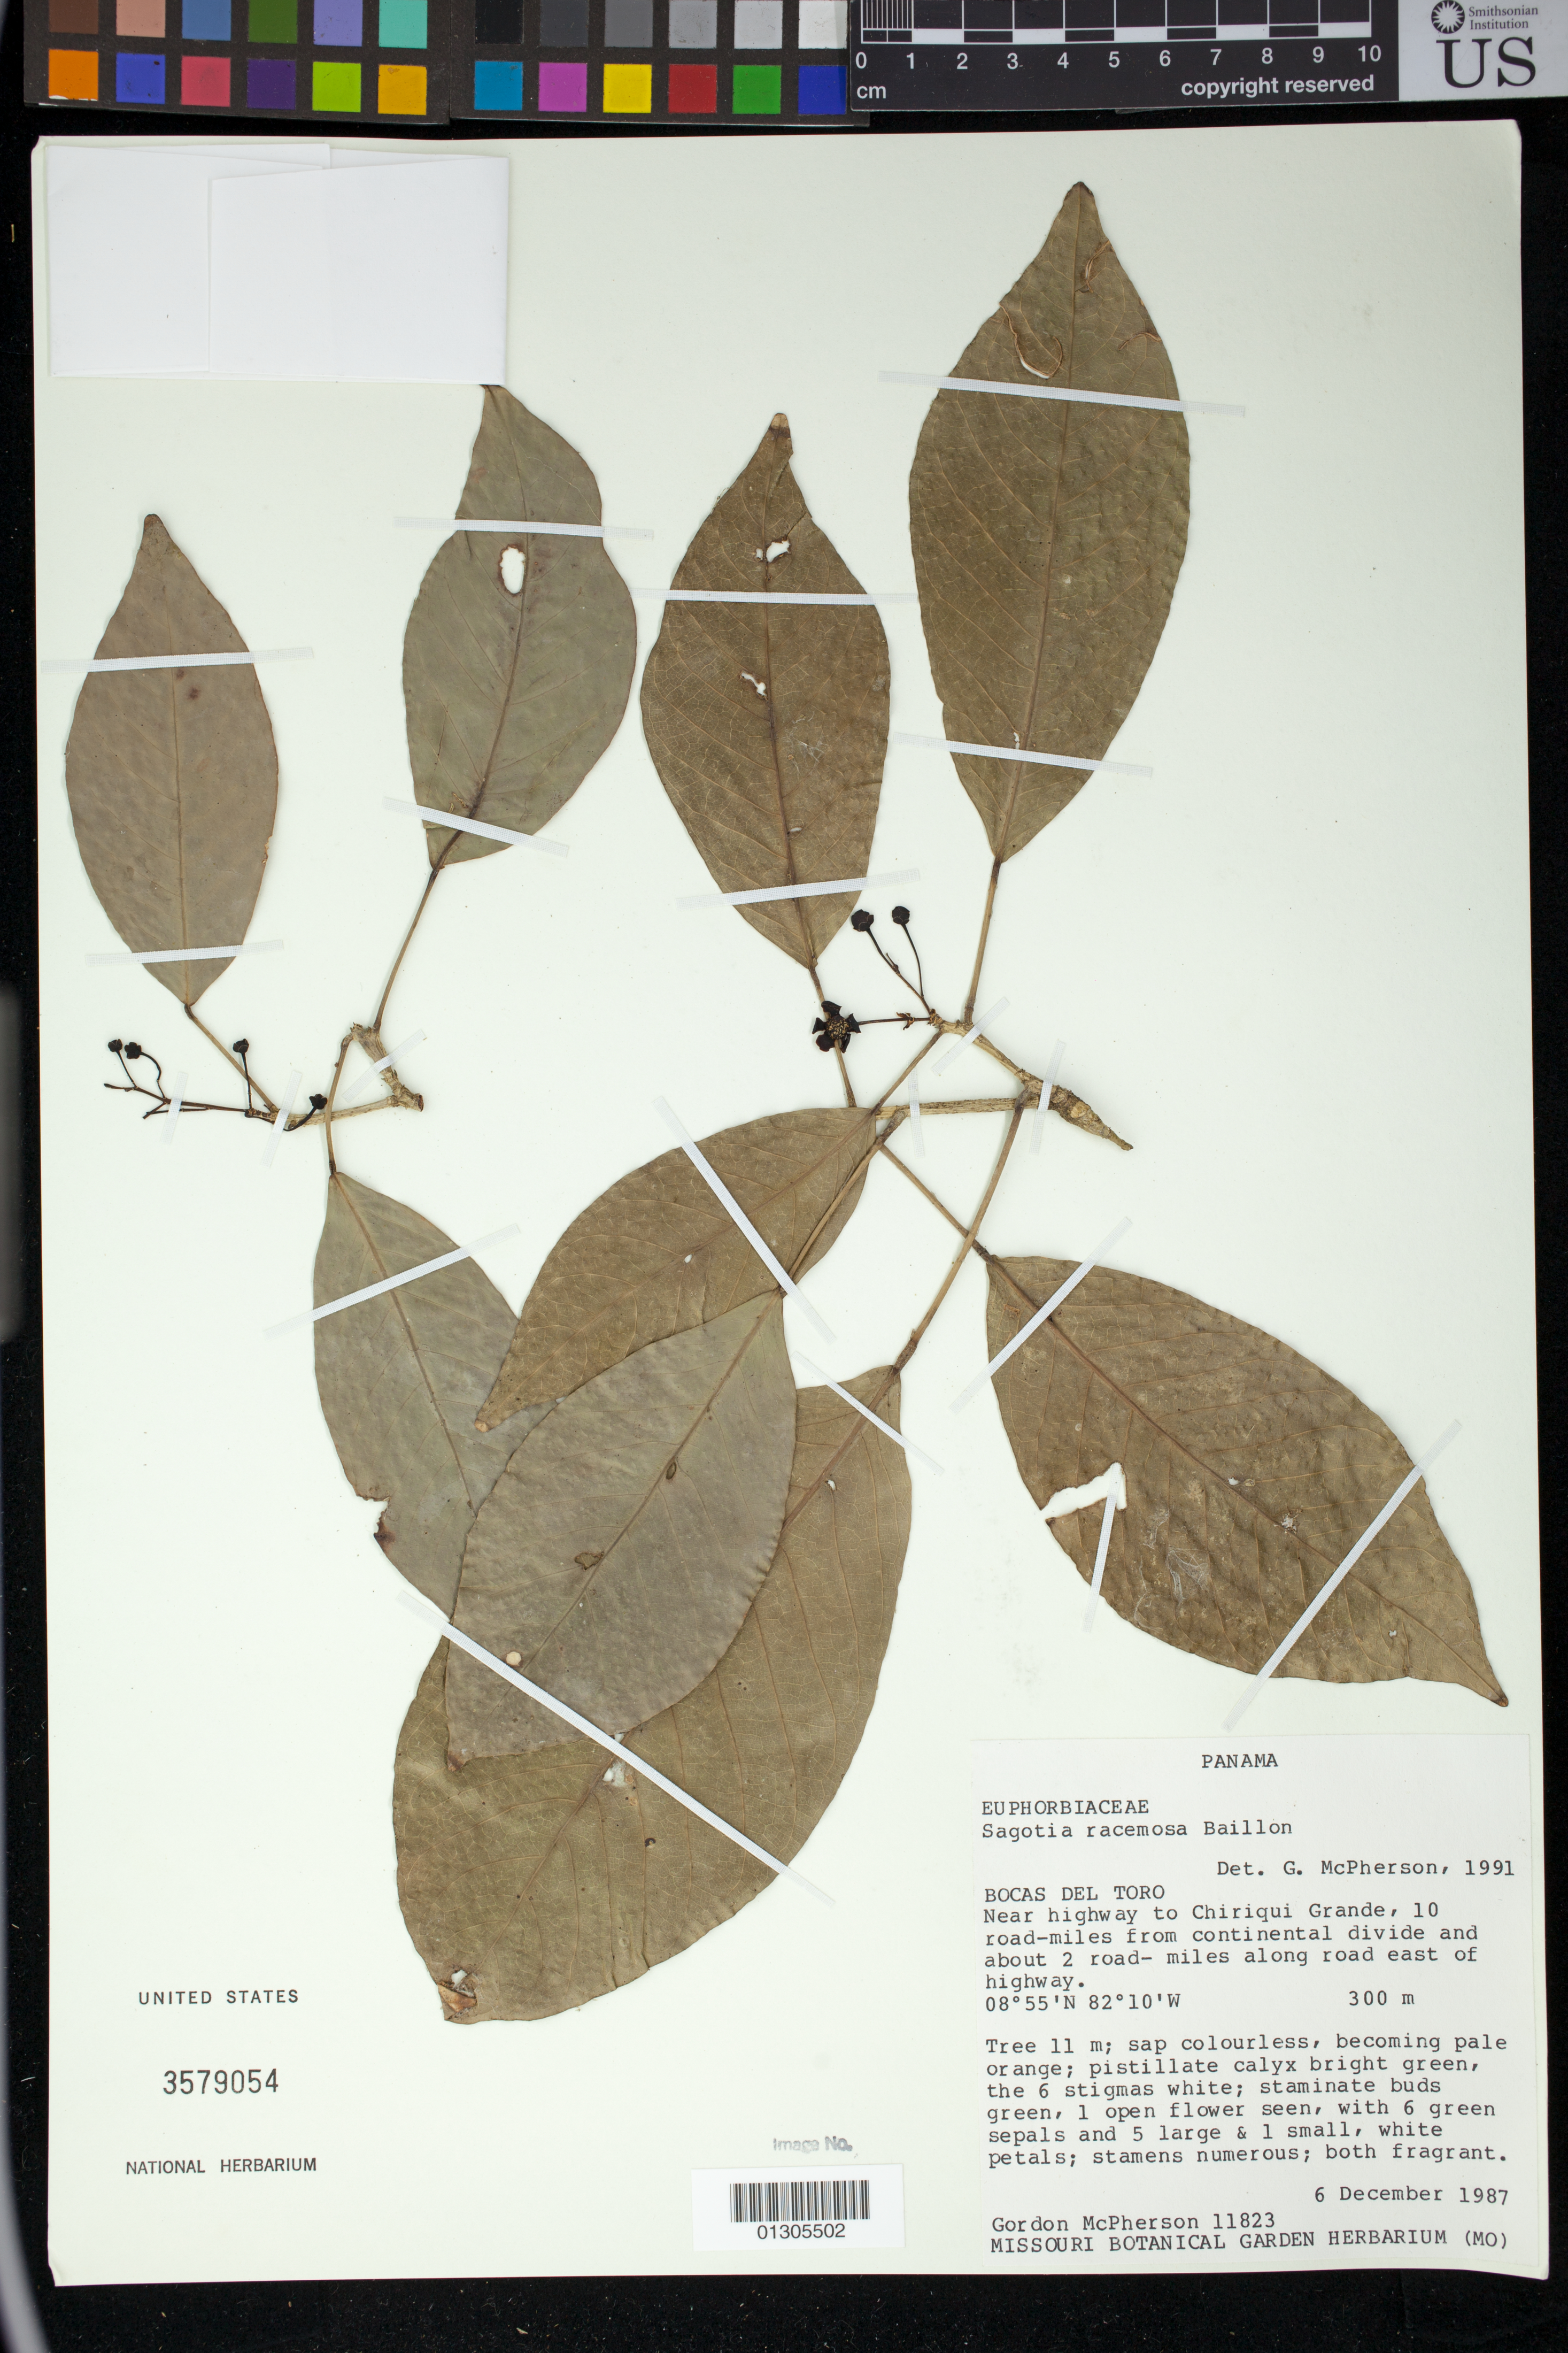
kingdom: Plantae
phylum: Tracheophyta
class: Magnoliopsida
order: Malpighiales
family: Euphorbiaceae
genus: Sagotia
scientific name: Sagotia racemosa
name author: Baill.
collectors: G. D. McPherson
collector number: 11823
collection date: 1987-12-06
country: Panama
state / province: Bocas del Toro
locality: Near highway to Chiriqui Grande, 10 road-miles from continental divide and about 2 road-miles along road east of highway.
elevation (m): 300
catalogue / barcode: US 3579054